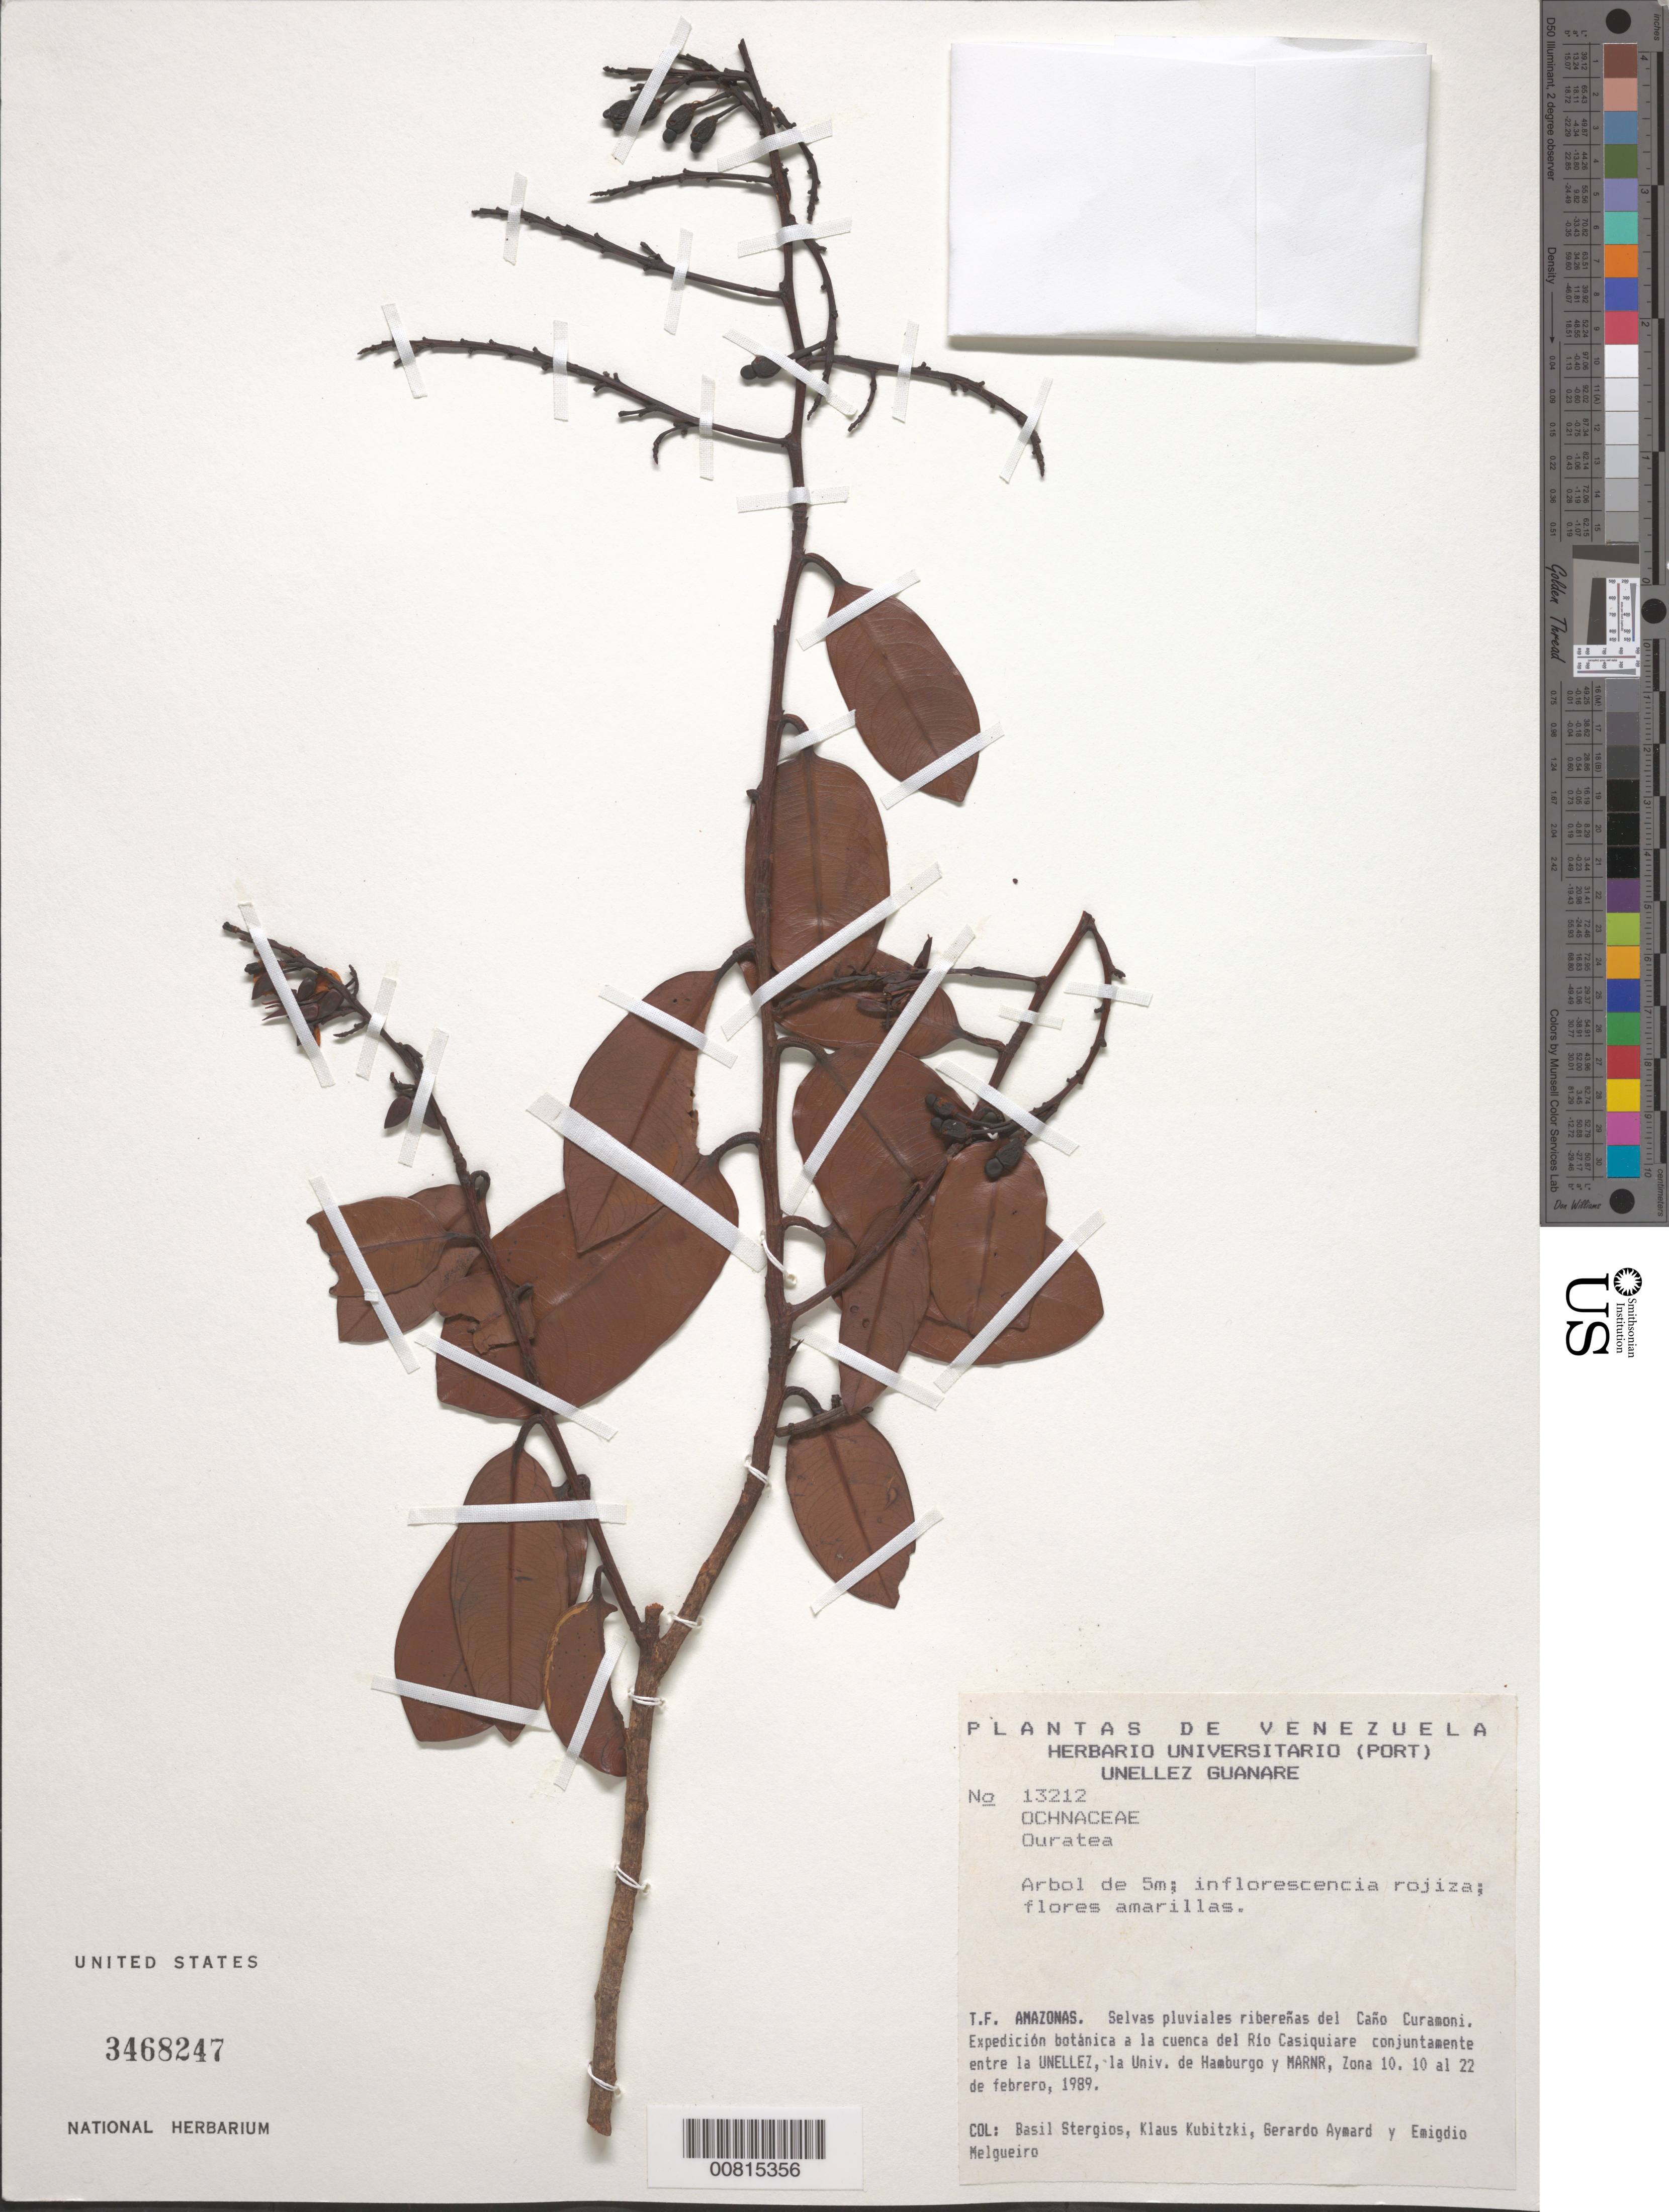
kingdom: Plantae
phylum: Tracheophyta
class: Magnoliopsida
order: Malpighiales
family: Ochnaceae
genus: Ouratea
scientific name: Ouratea sp.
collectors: B. G. Stergios, K. Kubitzki, G. A. Aymard & E. Melgueiro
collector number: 13212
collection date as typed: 10-Feb-89 to 22-Feb-89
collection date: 1989-02-10/1989-02-22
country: Venezuela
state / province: Amazonas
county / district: Río Negro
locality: Caño Curamoni, cuenca del río Casiquiare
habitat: Selvas pluviales riberenas del cano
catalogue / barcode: US 3468247